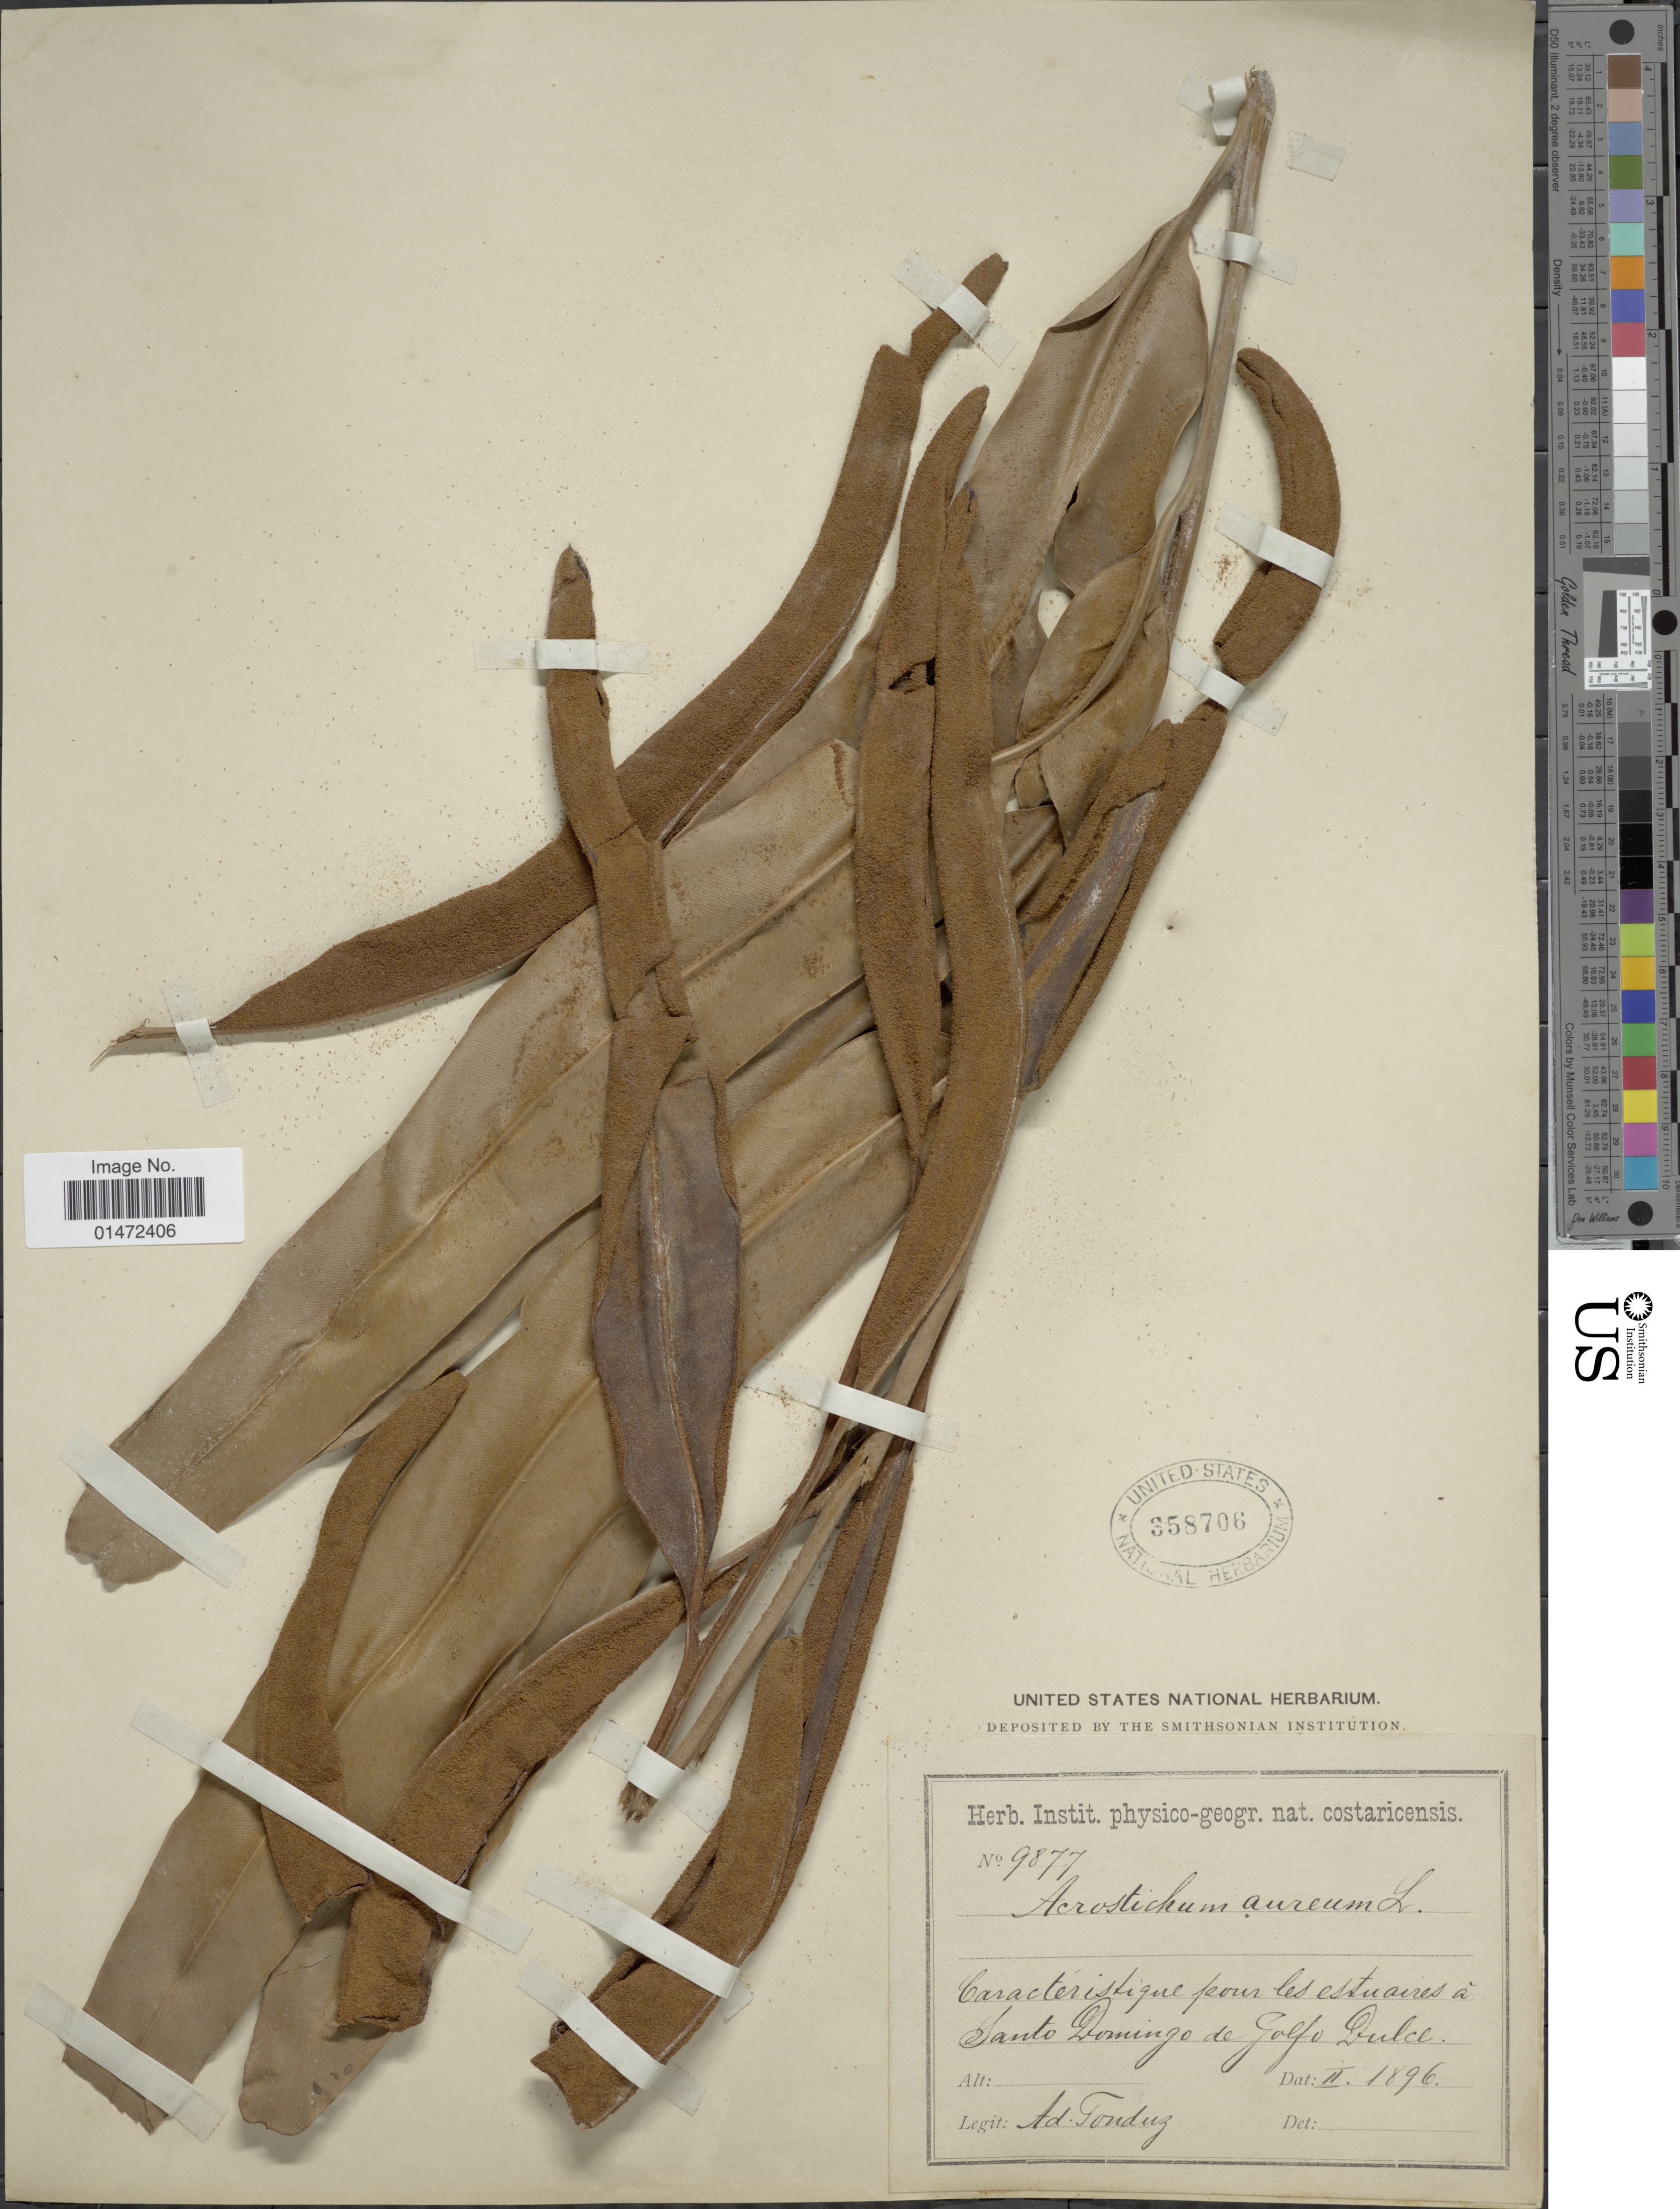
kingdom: Plantae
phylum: Tracheophyta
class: Polypodiopsida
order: Polypodiales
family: Pteridaceae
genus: Acrostichum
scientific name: Acrostichum aureum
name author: L.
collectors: A. Tonduz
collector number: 9877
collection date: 1896-02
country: Costa Rica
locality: Caracteristique pour les estuares á Santo Domingo de Golfo Dulce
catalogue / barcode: US 358706